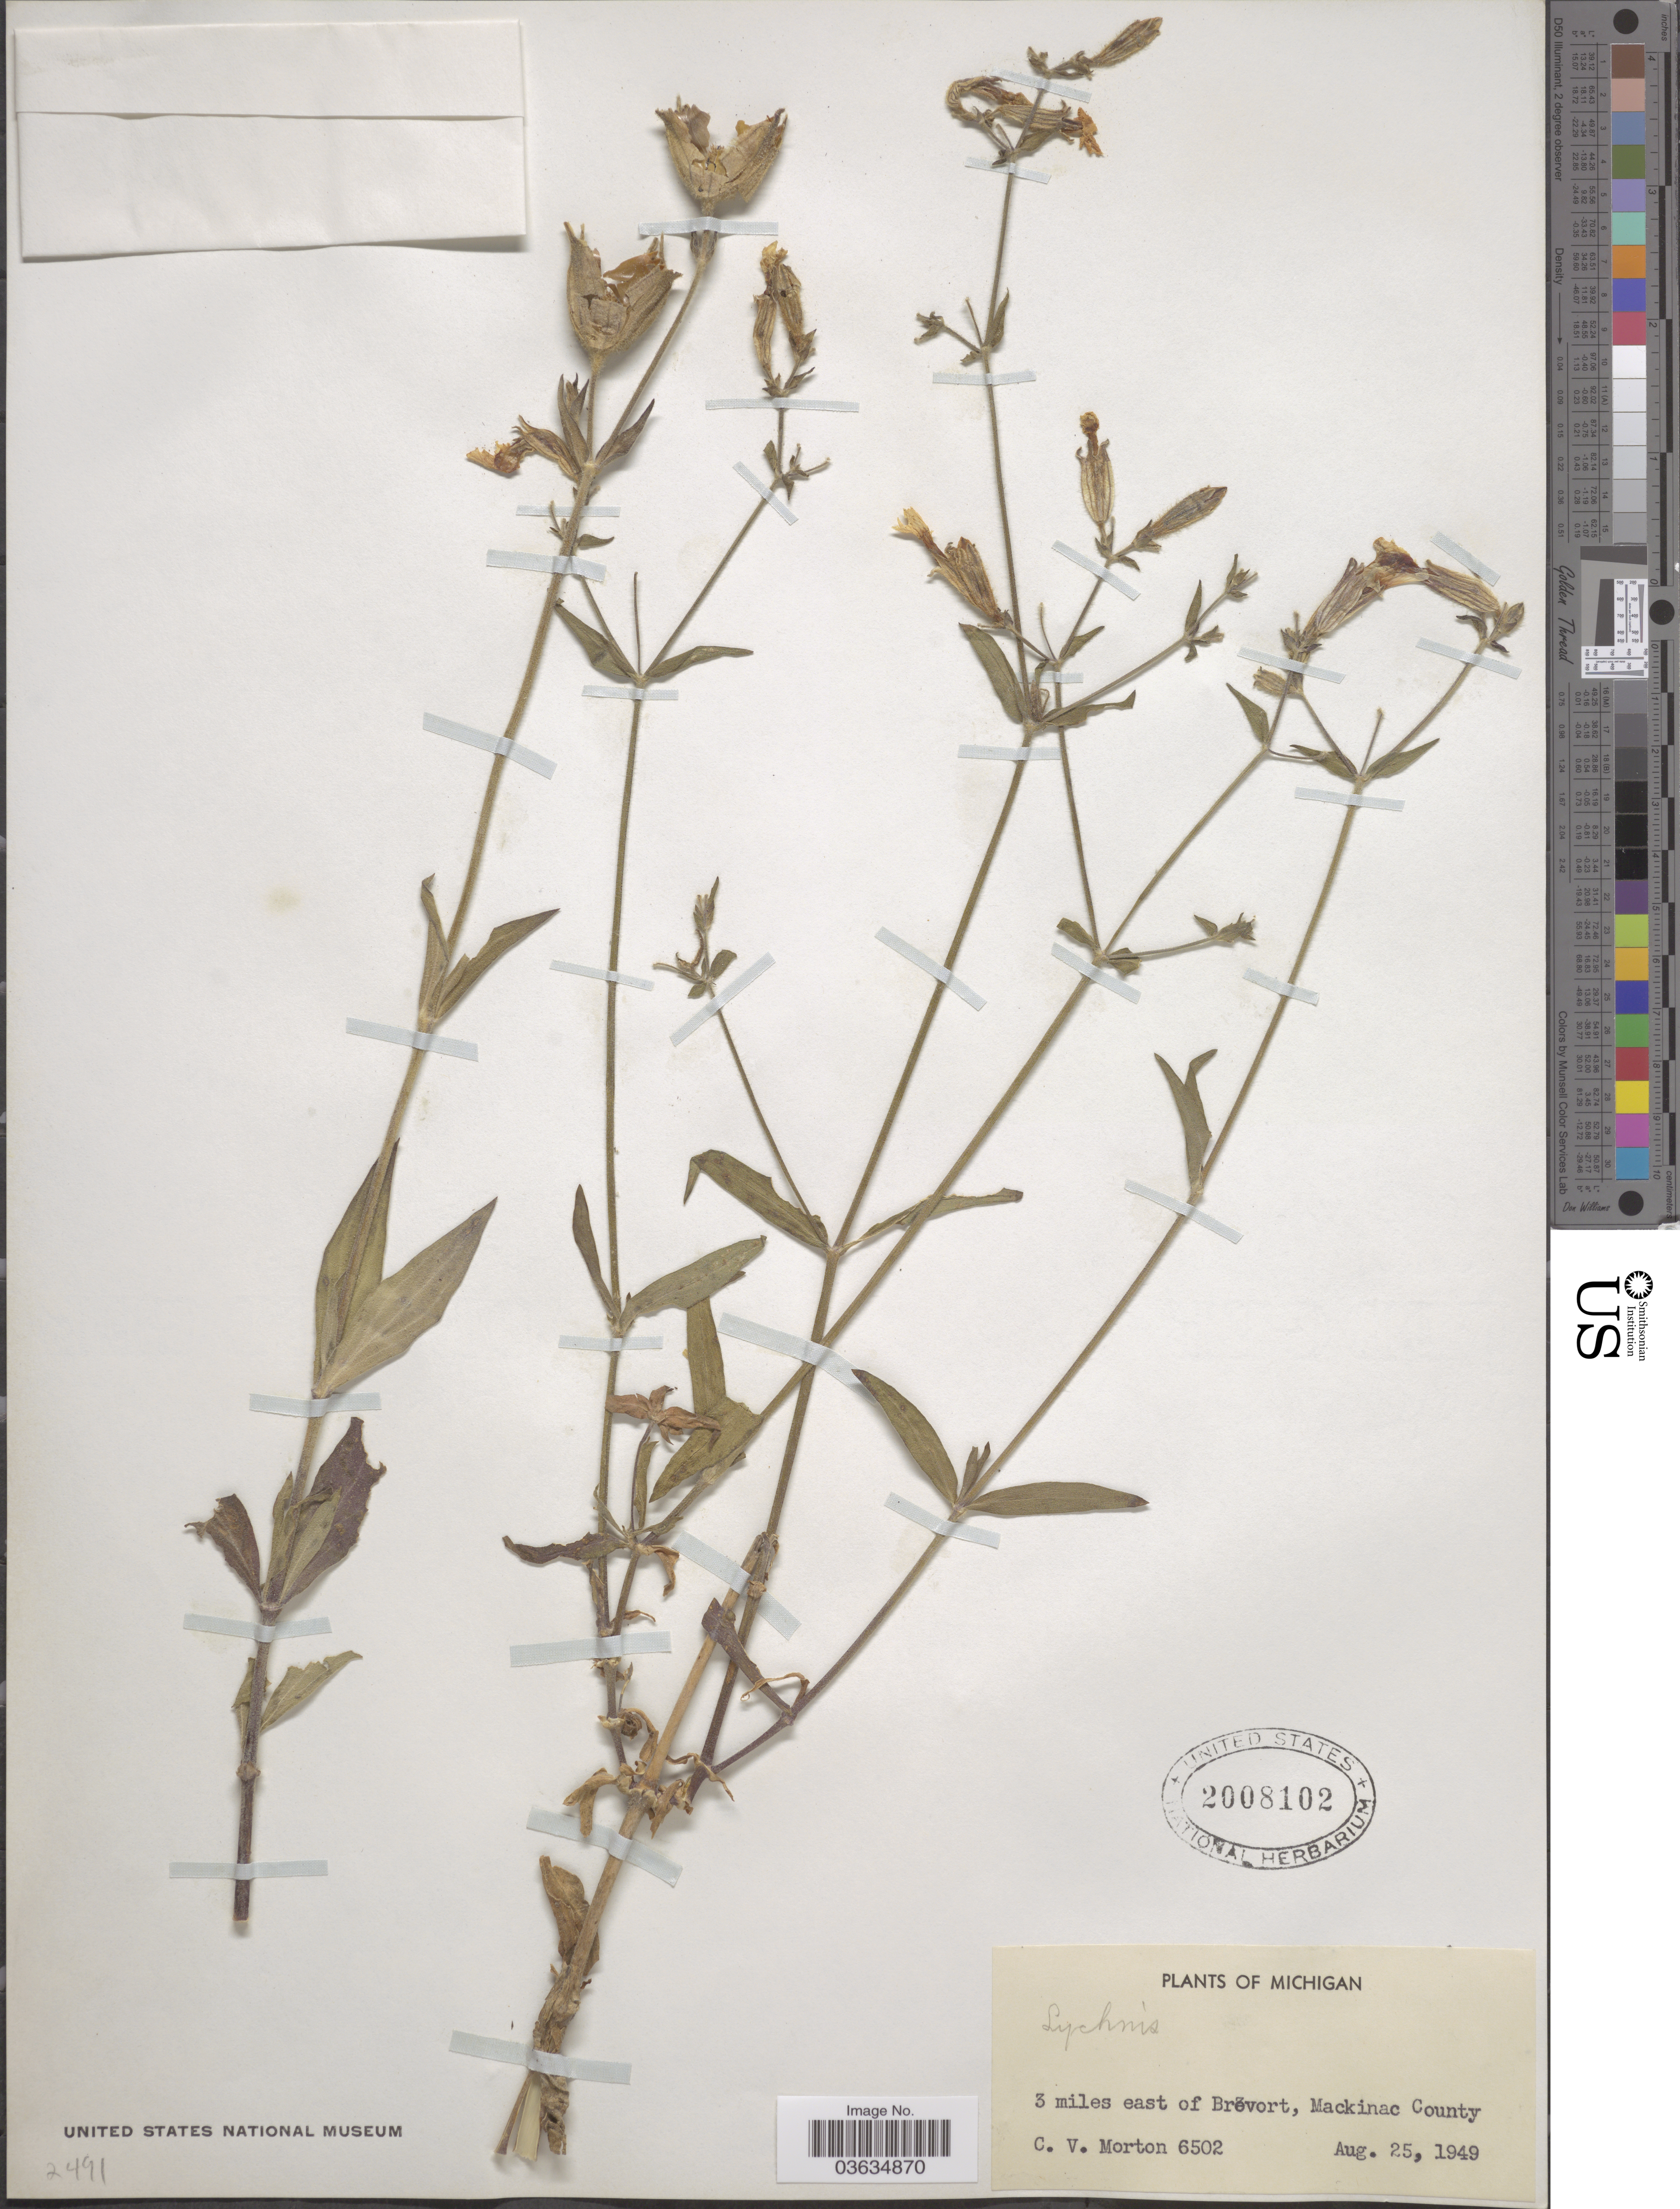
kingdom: Plantae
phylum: Tracheophyta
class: Magnoliopsida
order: Caryophyllales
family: Caryophyllaceae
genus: Silene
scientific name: Silene latifolia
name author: Poir.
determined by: Strong, Mark T., (BOT), Smithsonian Institution - National Museum of Natural History (UNITED STATES)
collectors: C. V. Morton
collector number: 6502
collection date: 1949-08-25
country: United States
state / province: Michigan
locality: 3 miles east of Brevort, Mackinac County.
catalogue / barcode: US 2008102